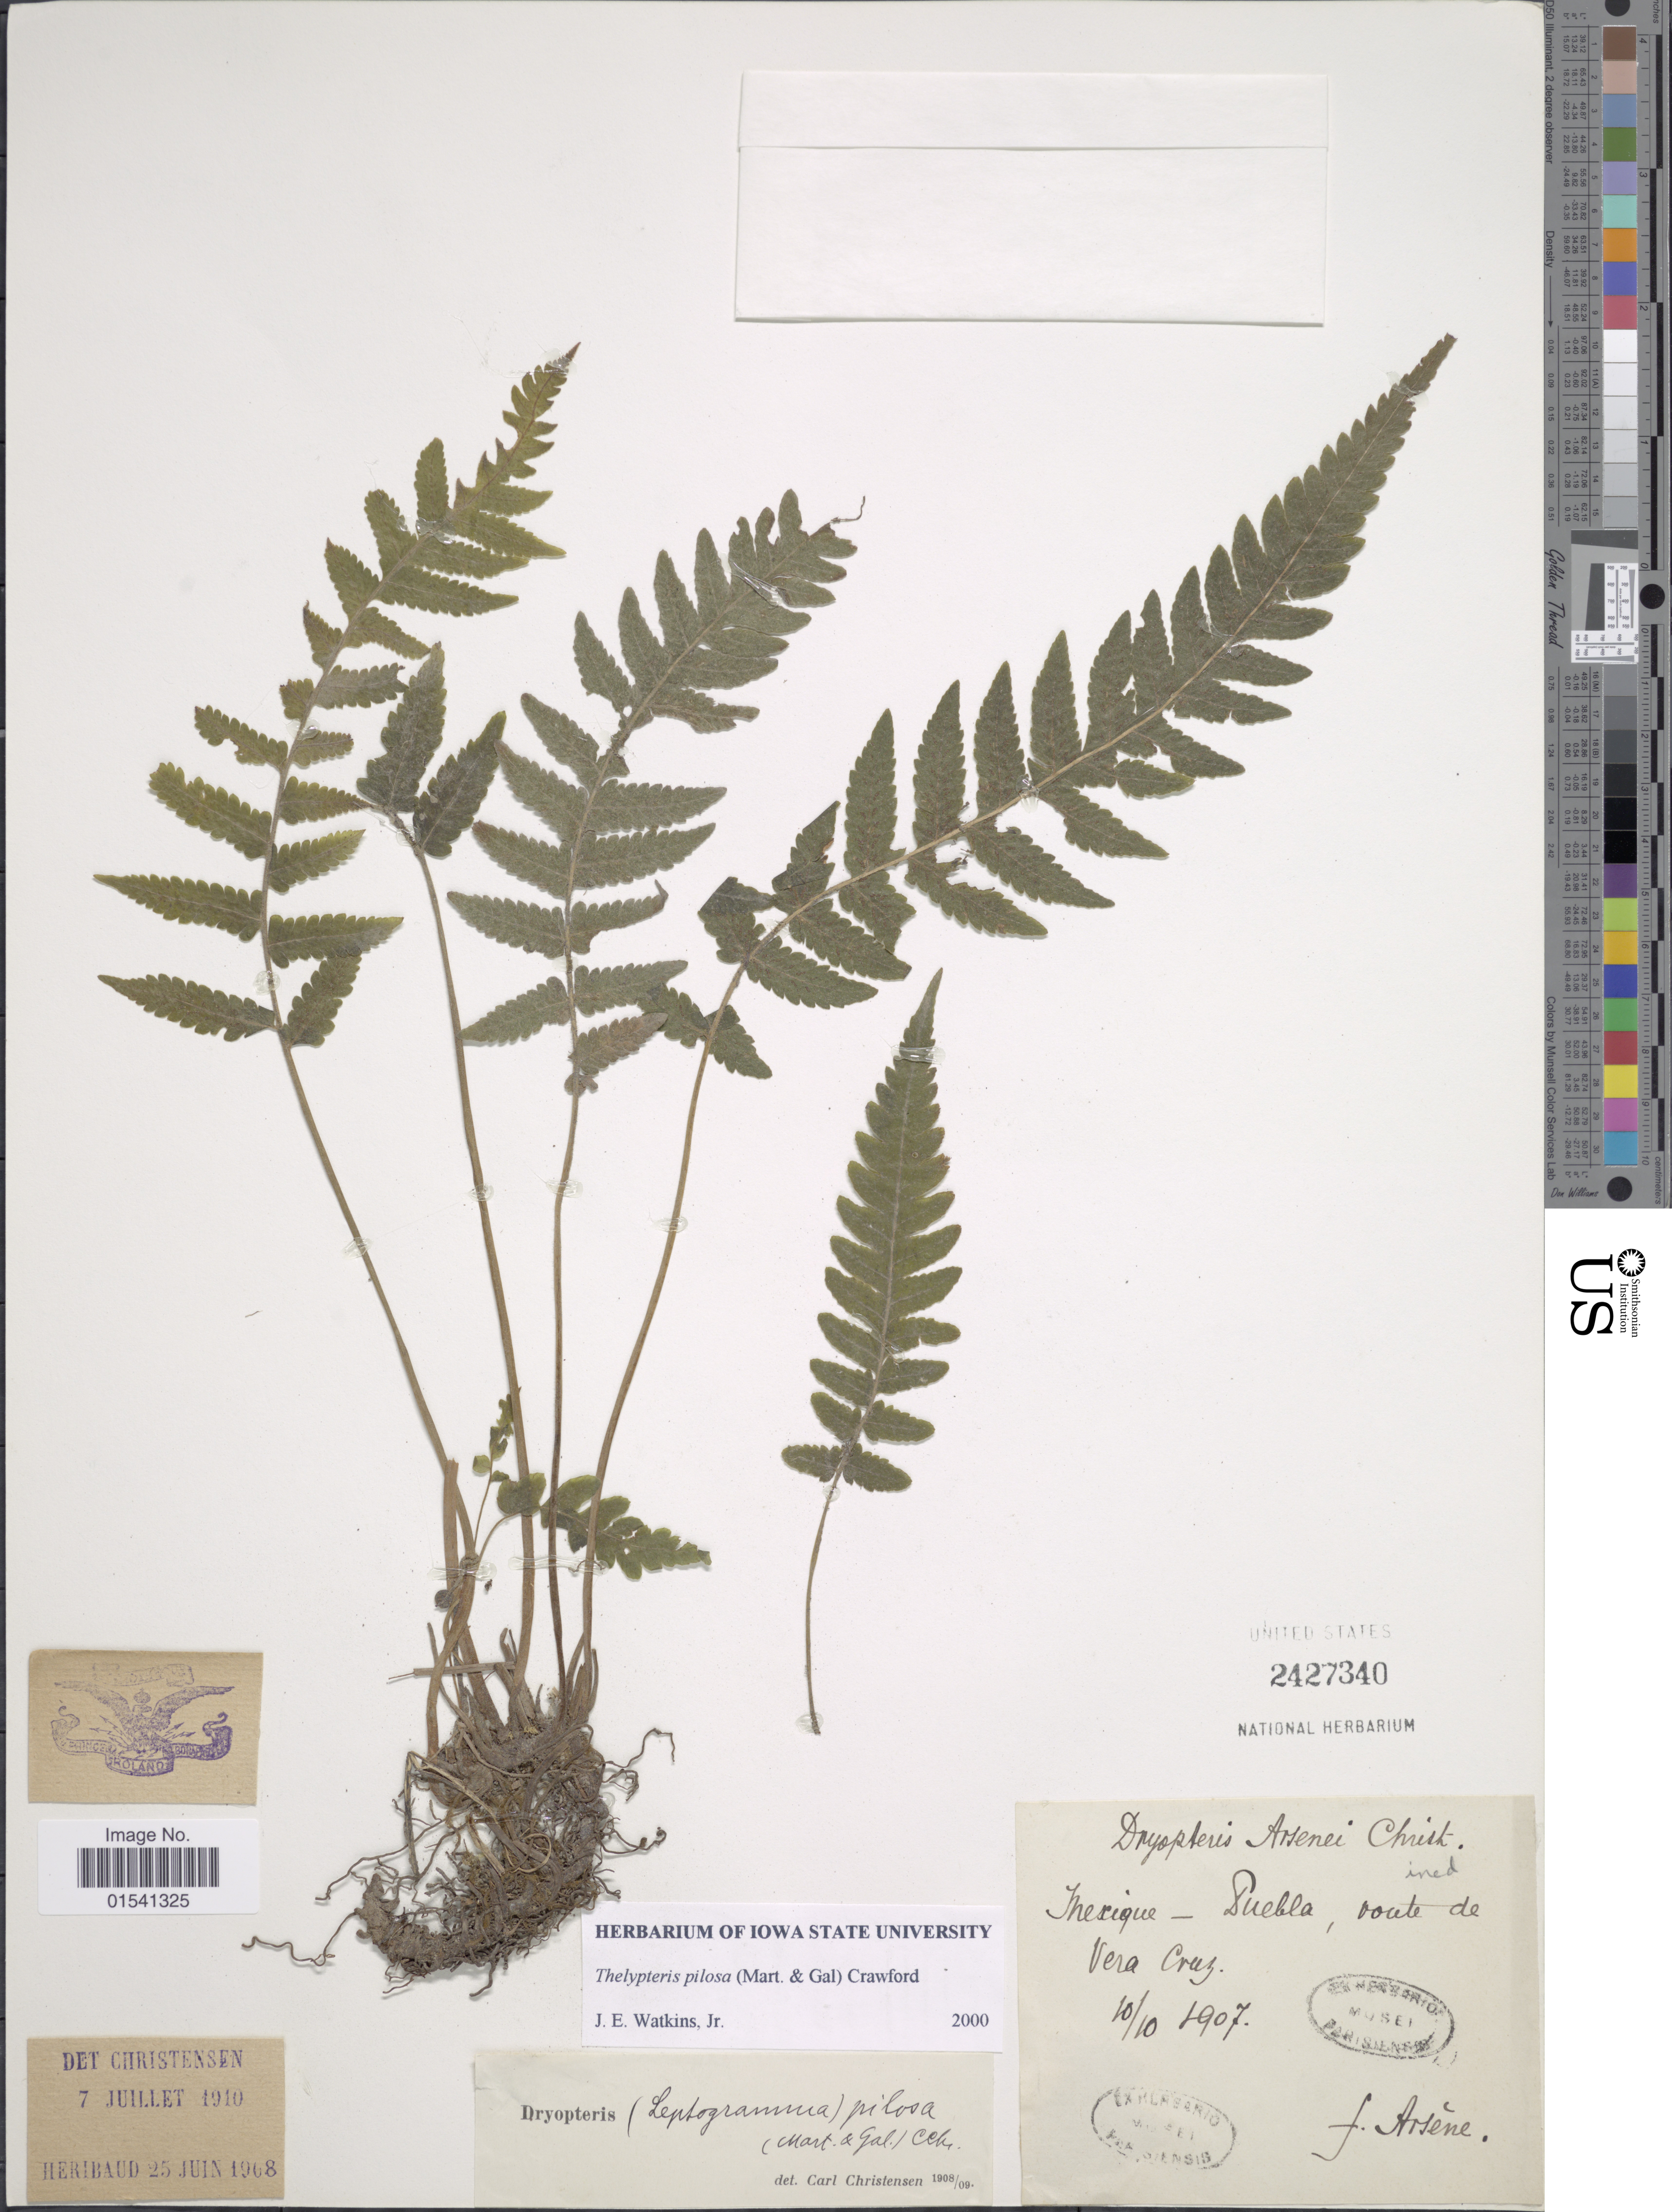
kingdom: Plantae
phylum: Tracheophyta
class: Polypodiopsida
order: Polypodiales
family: Thelypteridaceae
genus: Stegnogramma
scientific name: Stegnogramma pilosa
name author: (M. Martens & Galeotti) K. Iwats.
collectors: F. Arsène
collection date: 1907-10-10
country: Mexico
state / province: Puebla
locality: Route de Vera Cruz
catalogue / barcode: US 2427340